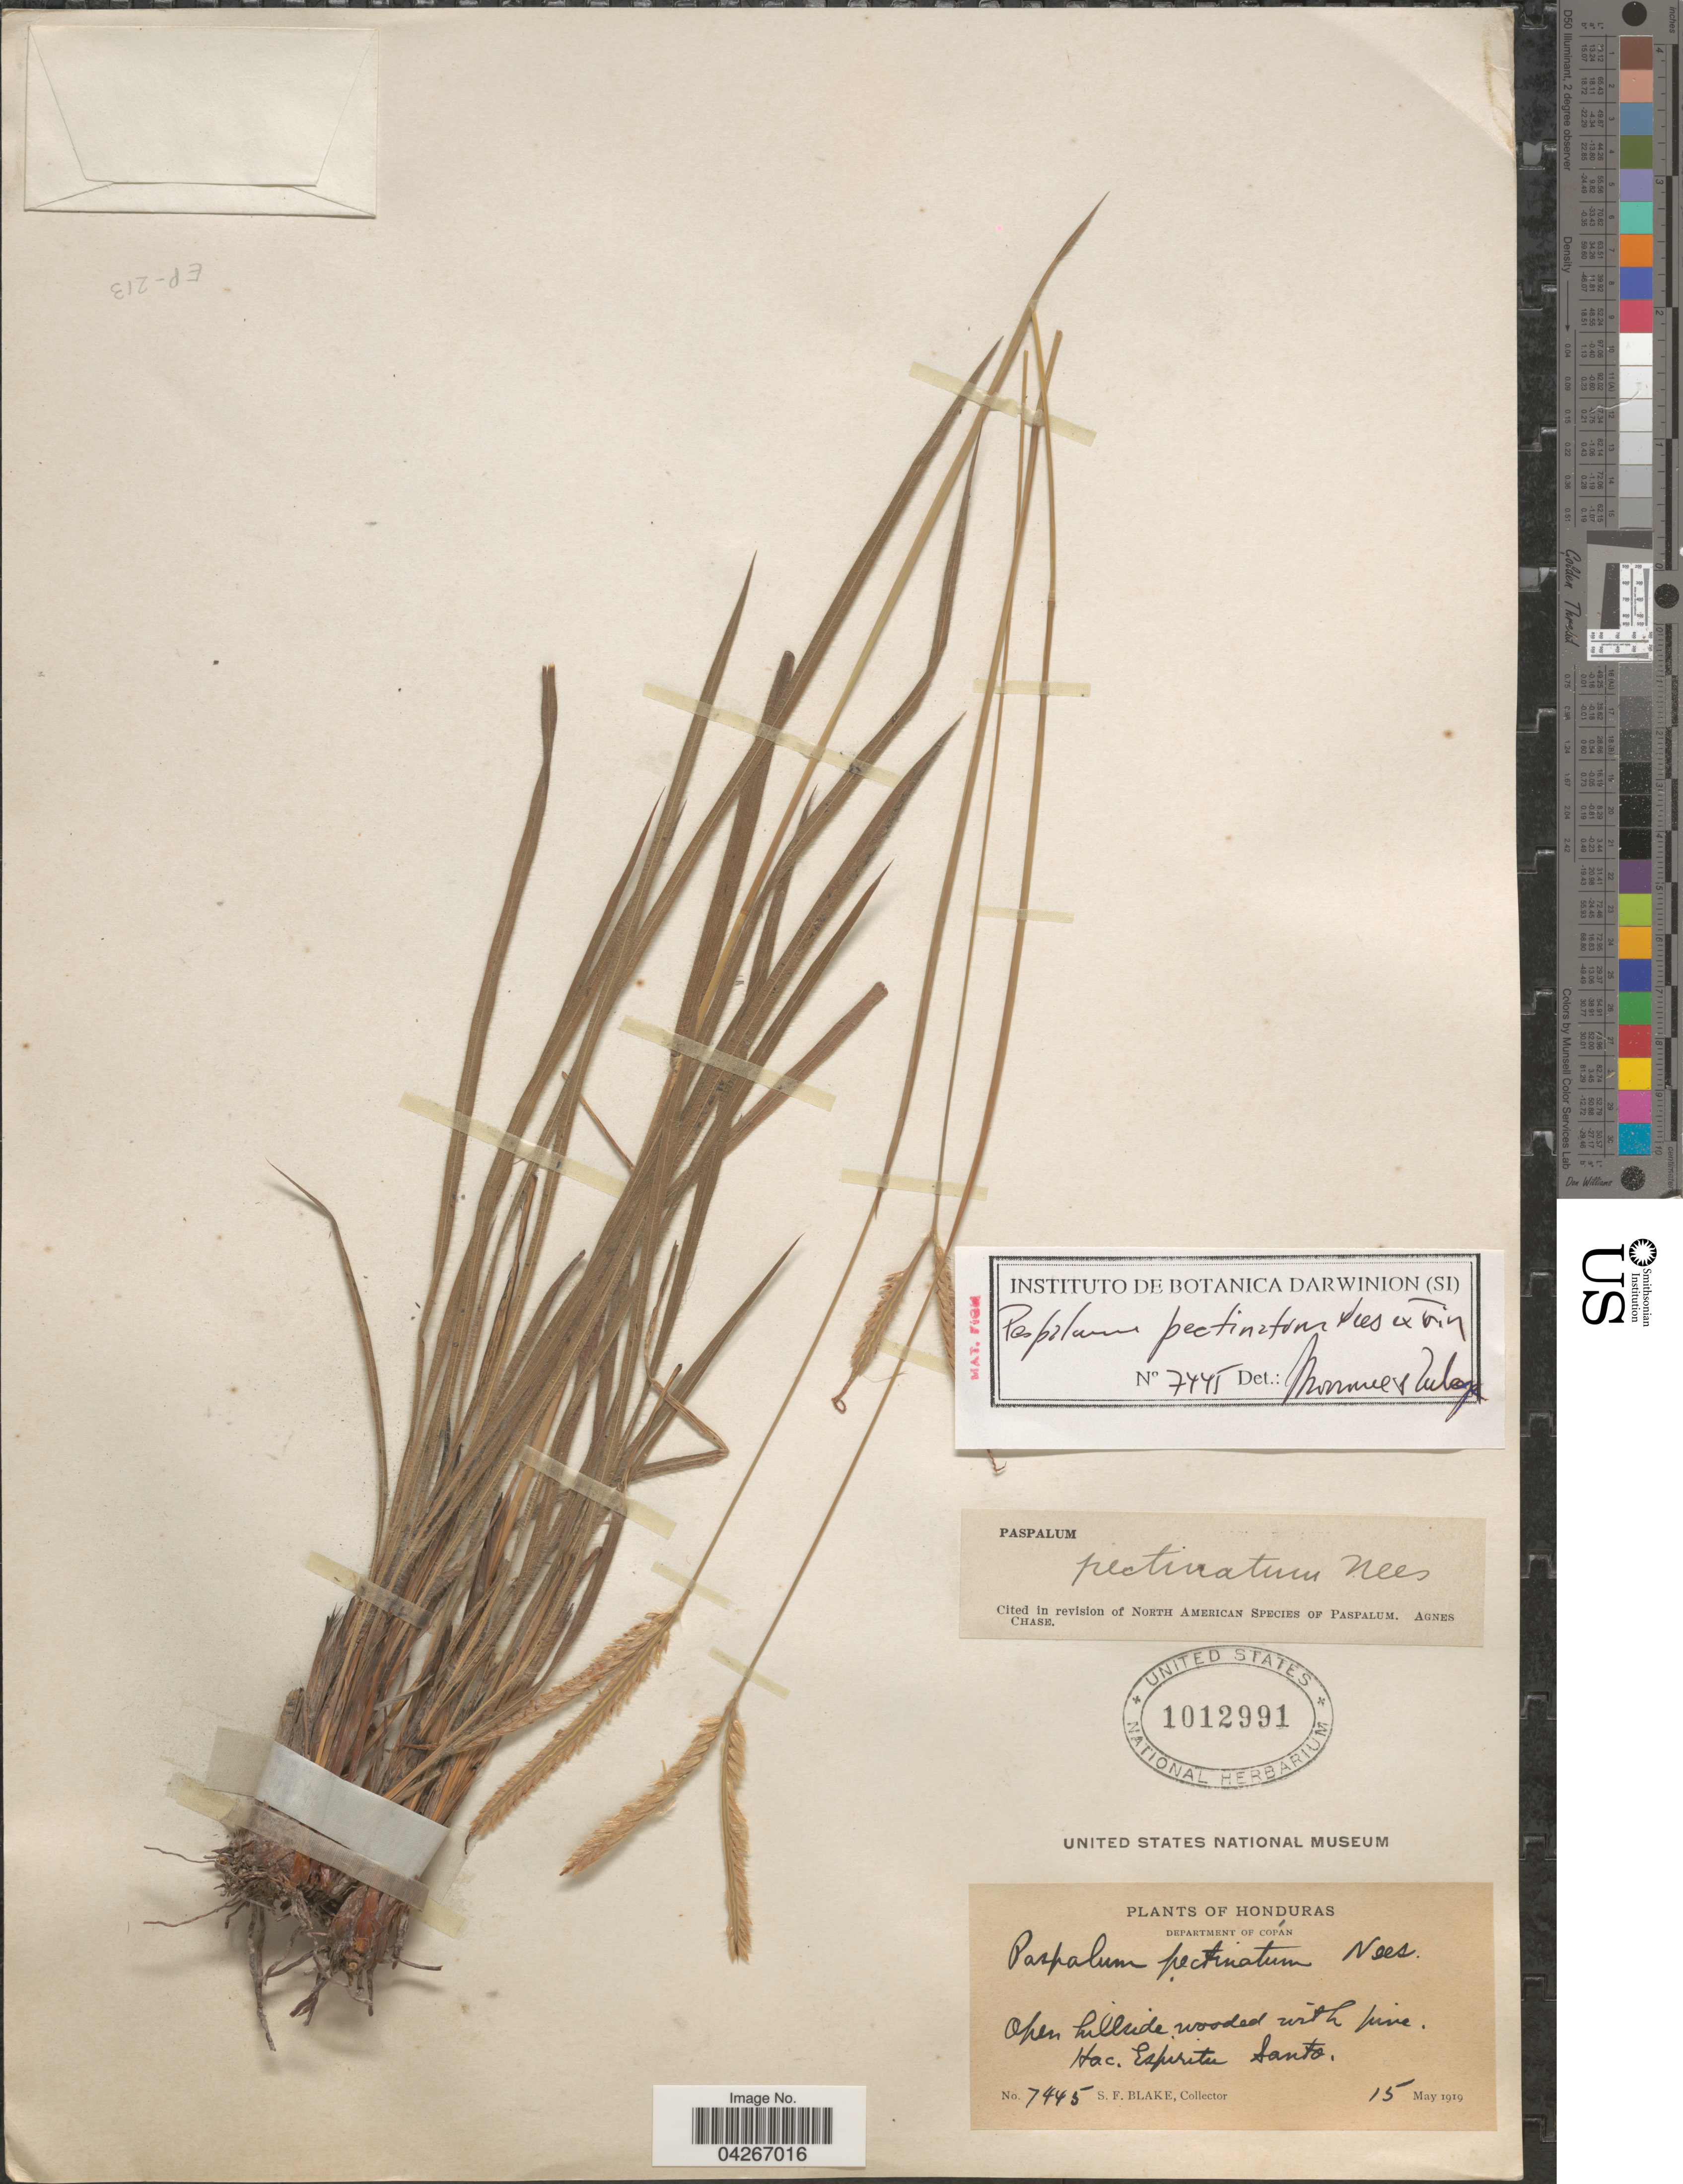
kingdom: Plantae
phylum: Tracheophyta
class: Liliopsida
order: Poales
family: Poaceae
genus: Paspalum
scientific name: Paspalum pectinatum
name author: Nees ex Trin.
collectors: S. Blake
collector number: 7445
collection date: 1919-05-15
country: Honduras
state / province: Copan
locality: Departmento of Copan. Hac. Espiritu Santo.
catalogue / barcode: US 1012991